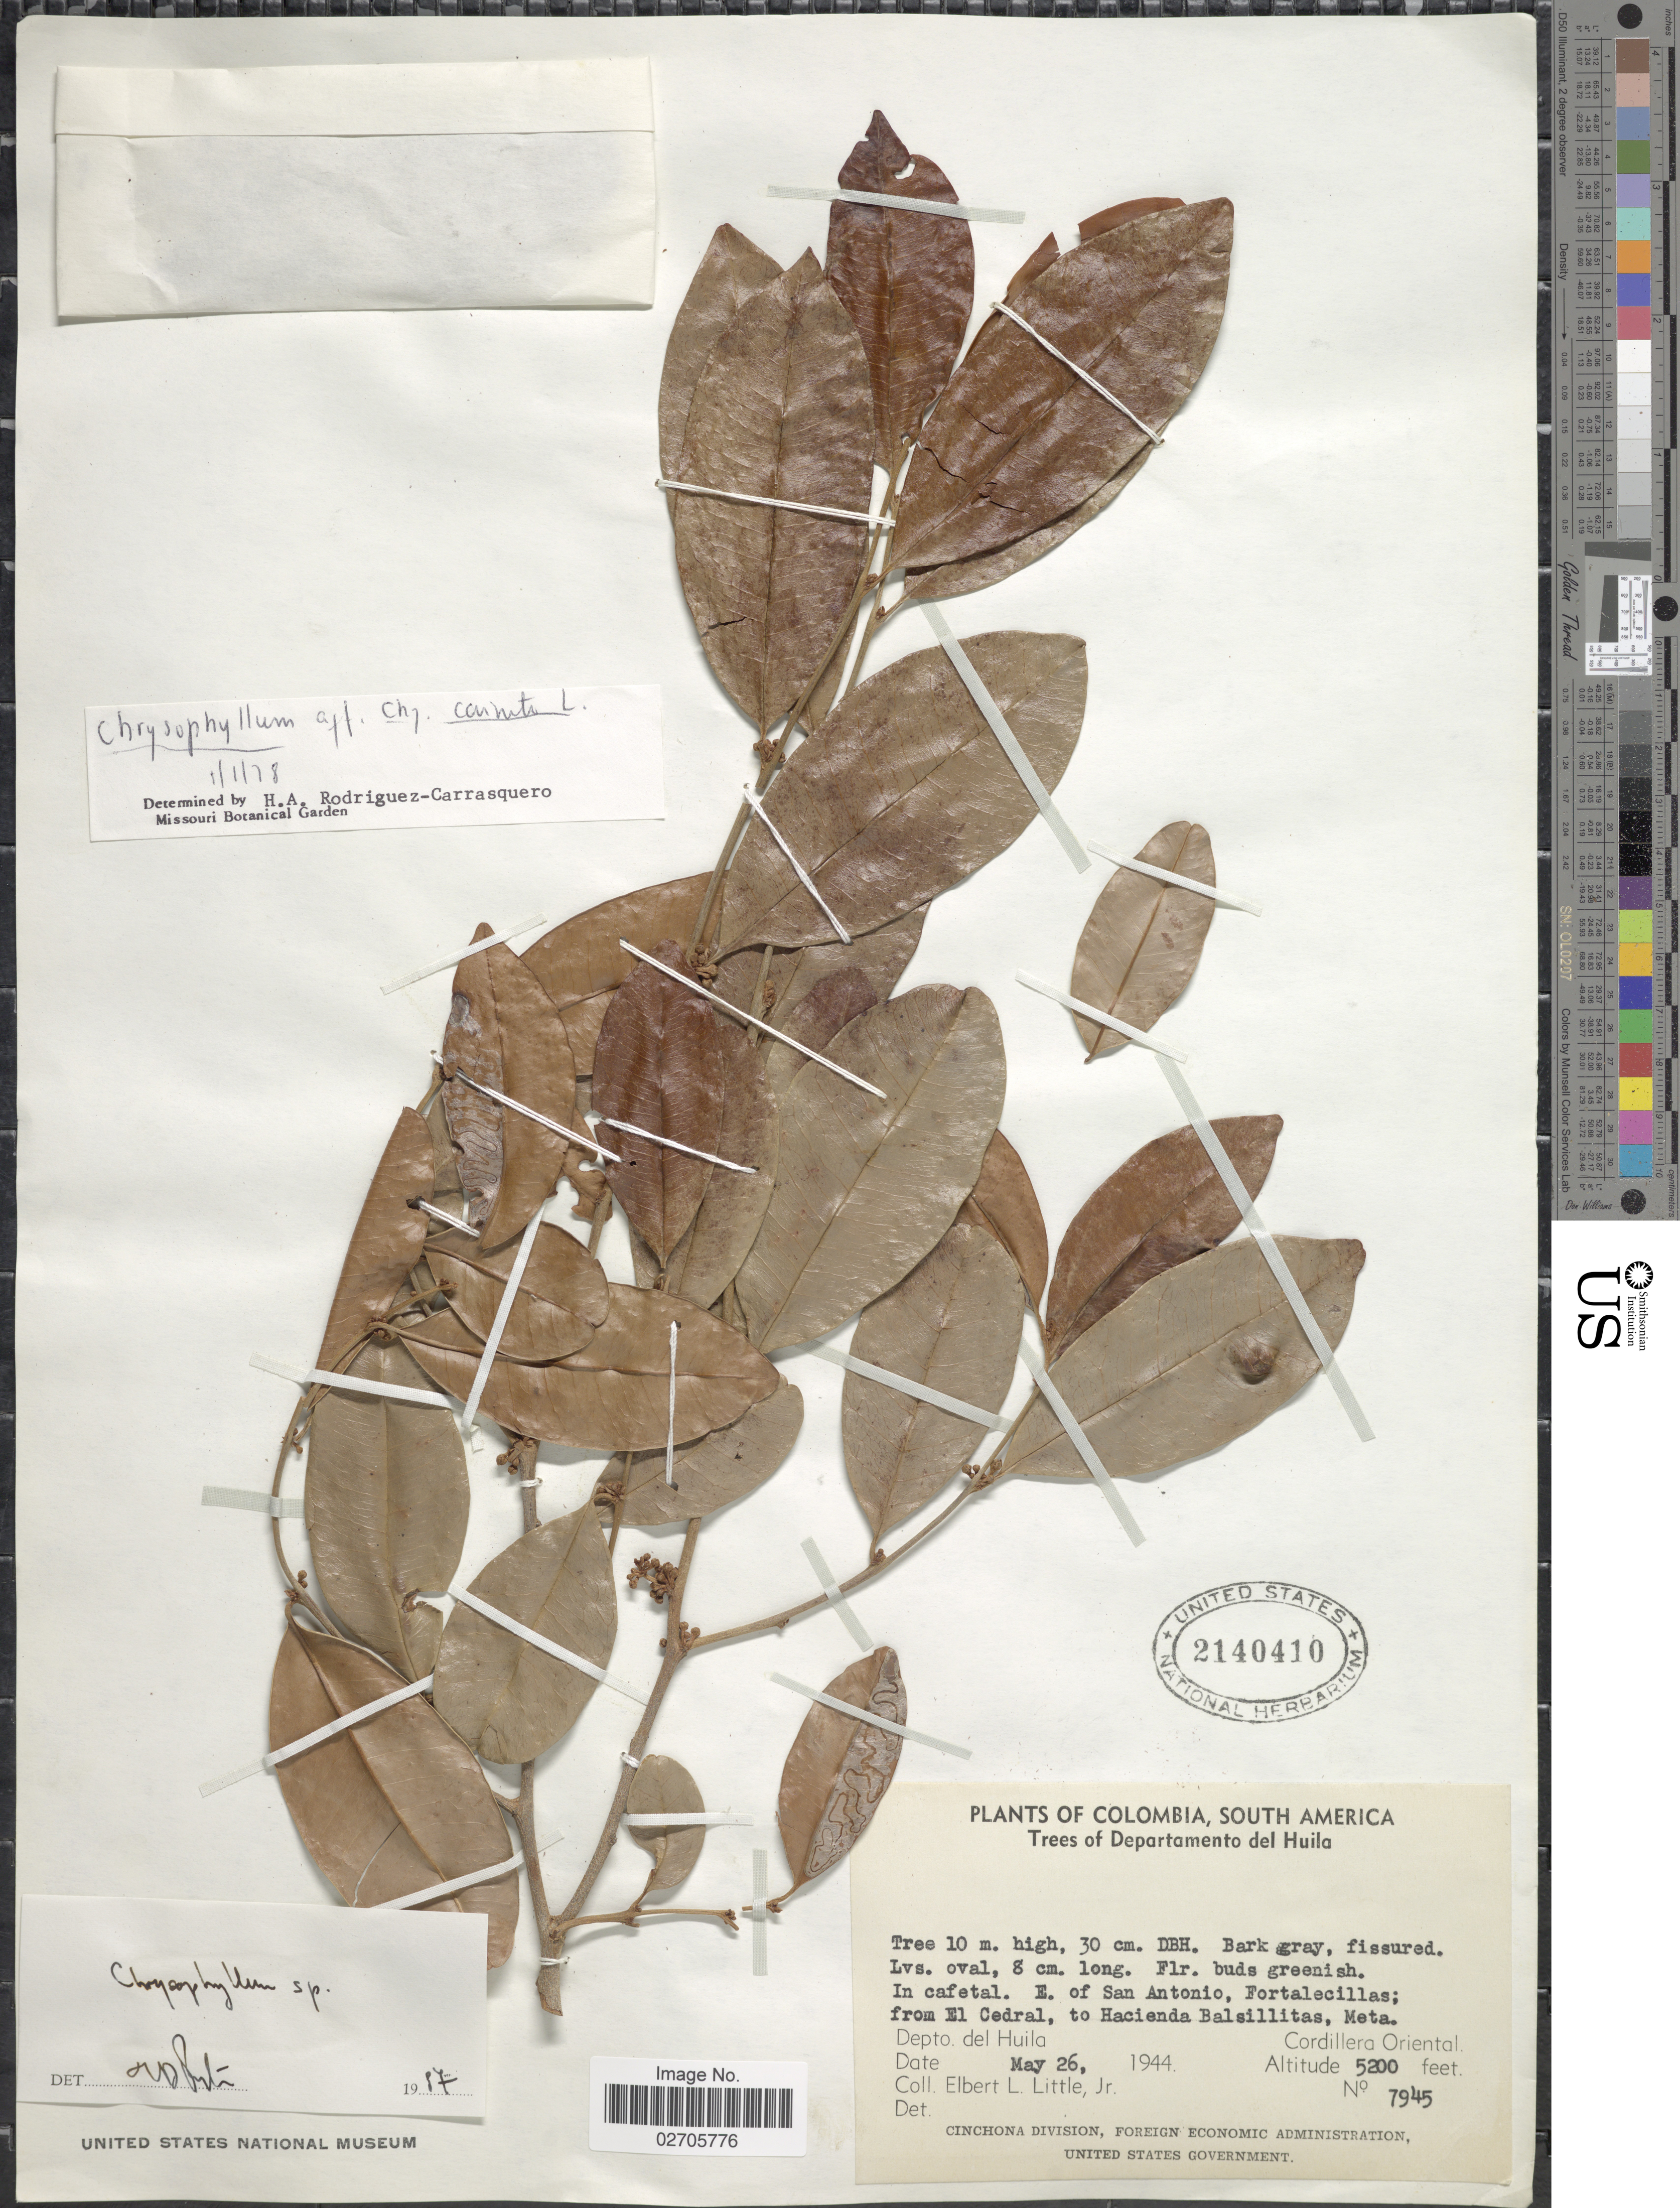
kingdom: Plantae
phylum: Tracheophyta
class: Magnoliopsida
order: Ericales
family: Sapotaceae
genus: Chrysophyllum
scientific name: Chrysophyllum sp.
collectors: E. L. Little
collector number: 7945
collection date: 1944-05-26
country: Colombia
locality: Departamento del Huila, In cafetal. E. of San Antonio, Fortalecillas; from El Cedral, to Hacienda Balsillitas, Meta. Cordillera Oriental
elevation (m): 1585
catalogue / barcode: US 2140410